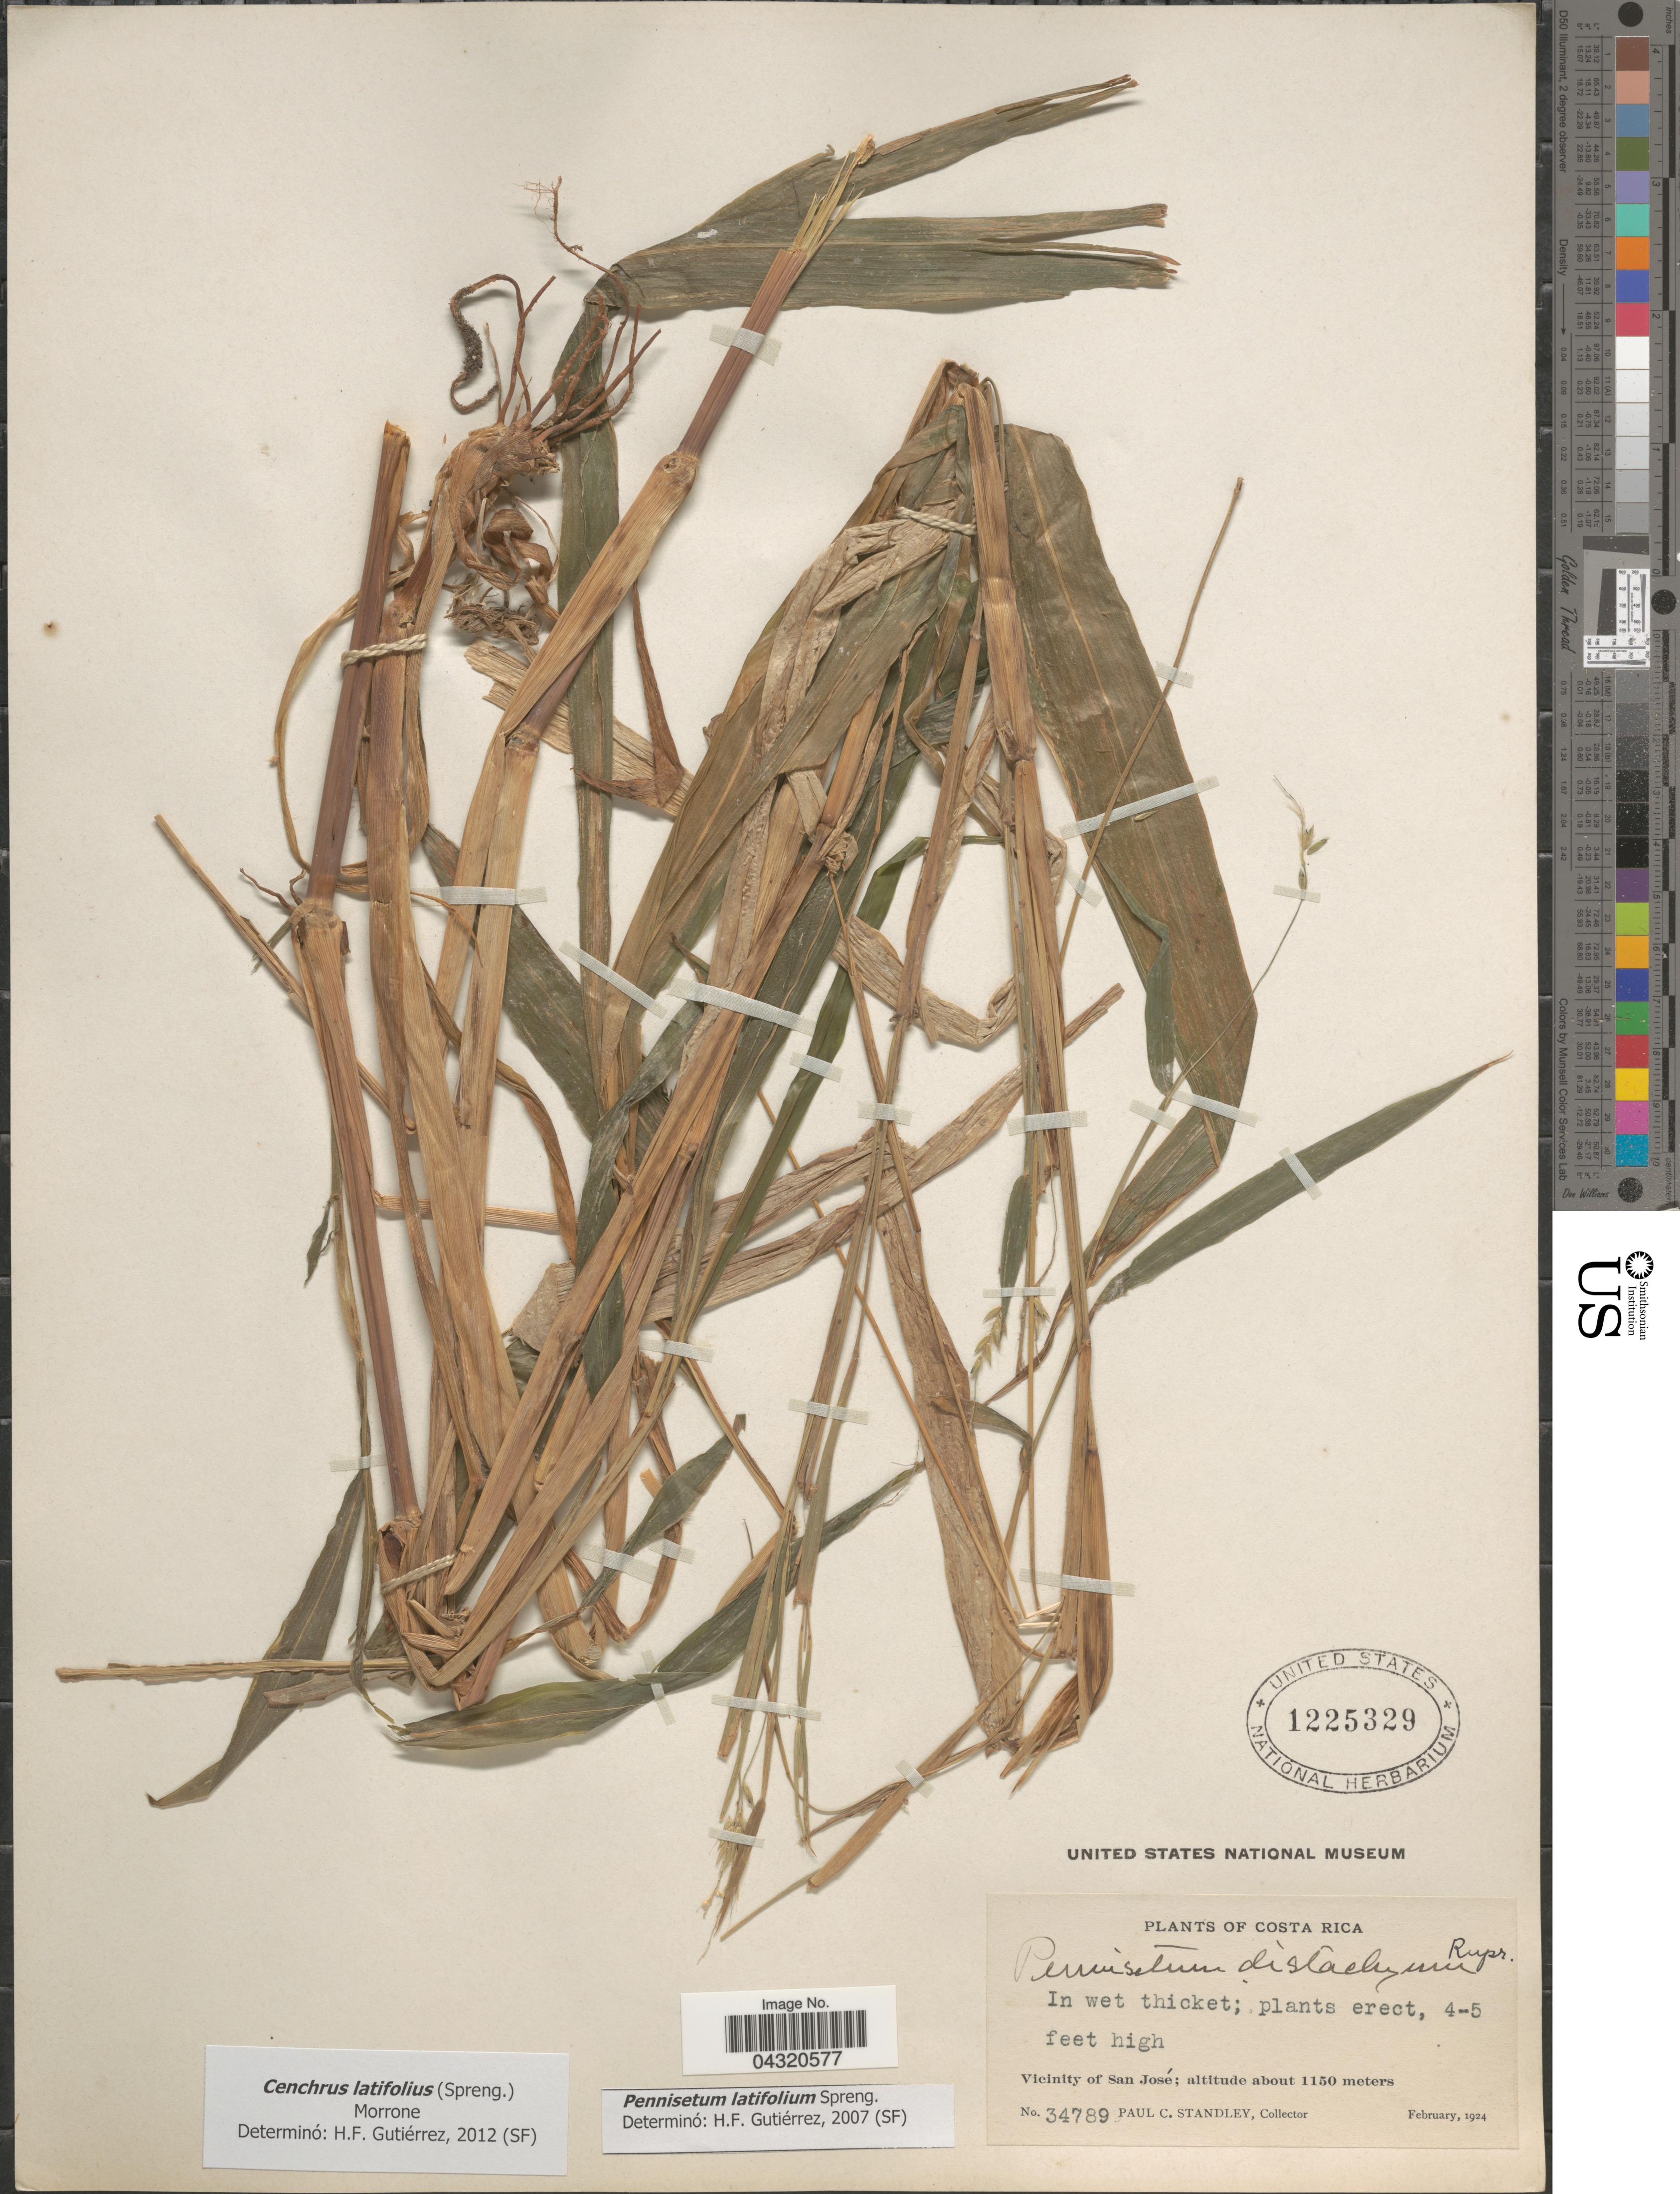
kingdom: Plantae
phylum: Tracheophyta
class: Liliopsida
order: Poales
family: Poaceae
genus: Cenchrus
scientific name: Cenchrus latifolius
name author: (Spreng.) Morrone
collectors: P. C. Standley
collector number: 34789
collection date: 1924-02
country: Costa Rica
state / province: San José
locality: Vicinity of San José.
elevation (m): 1150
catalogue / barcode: US 1225329